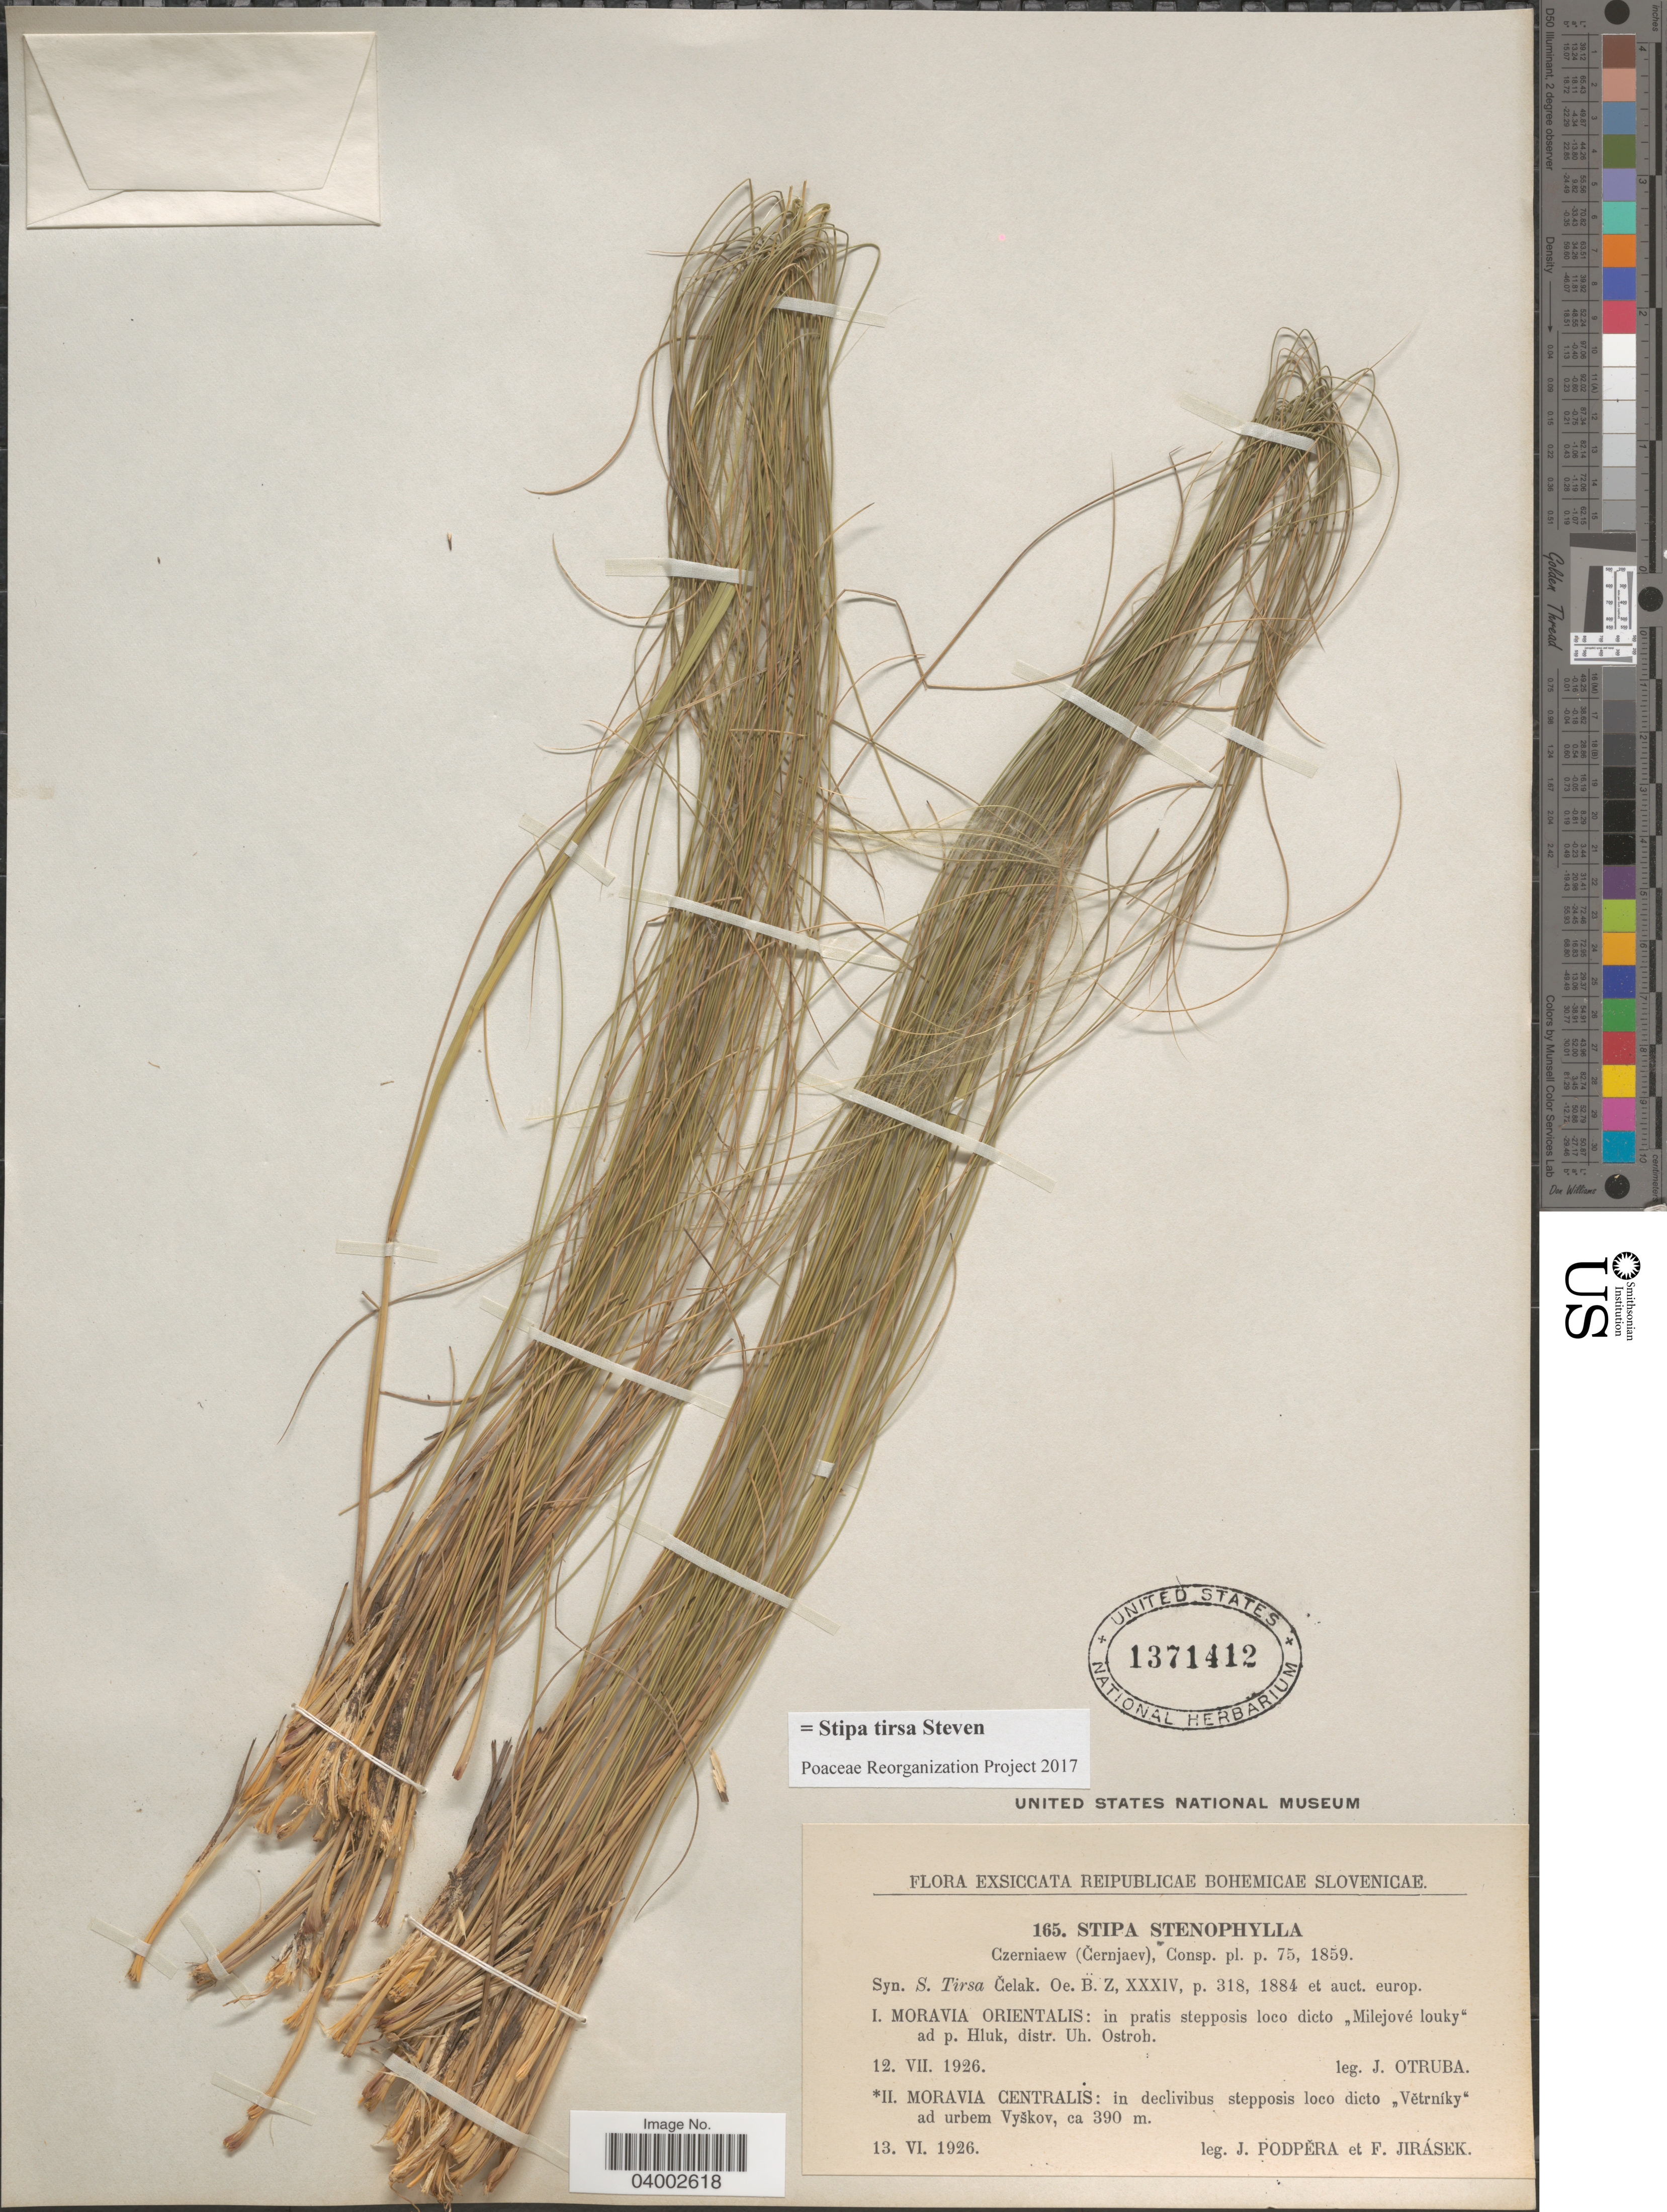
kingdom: Plantae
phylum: Tracheophyta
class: Liliopsida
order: Poales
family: Poaceae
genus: Stipa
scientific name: Stipa tirsa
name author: Steven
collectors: J. Podpera & F. Jirasek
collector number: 165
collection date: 1926-06-13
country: Czechia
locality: Moravia Centralis: in declivibus stepposis loco dicto "Vetrníky" ad urbem Vyskov.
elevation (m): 390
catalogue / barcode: US 1371412